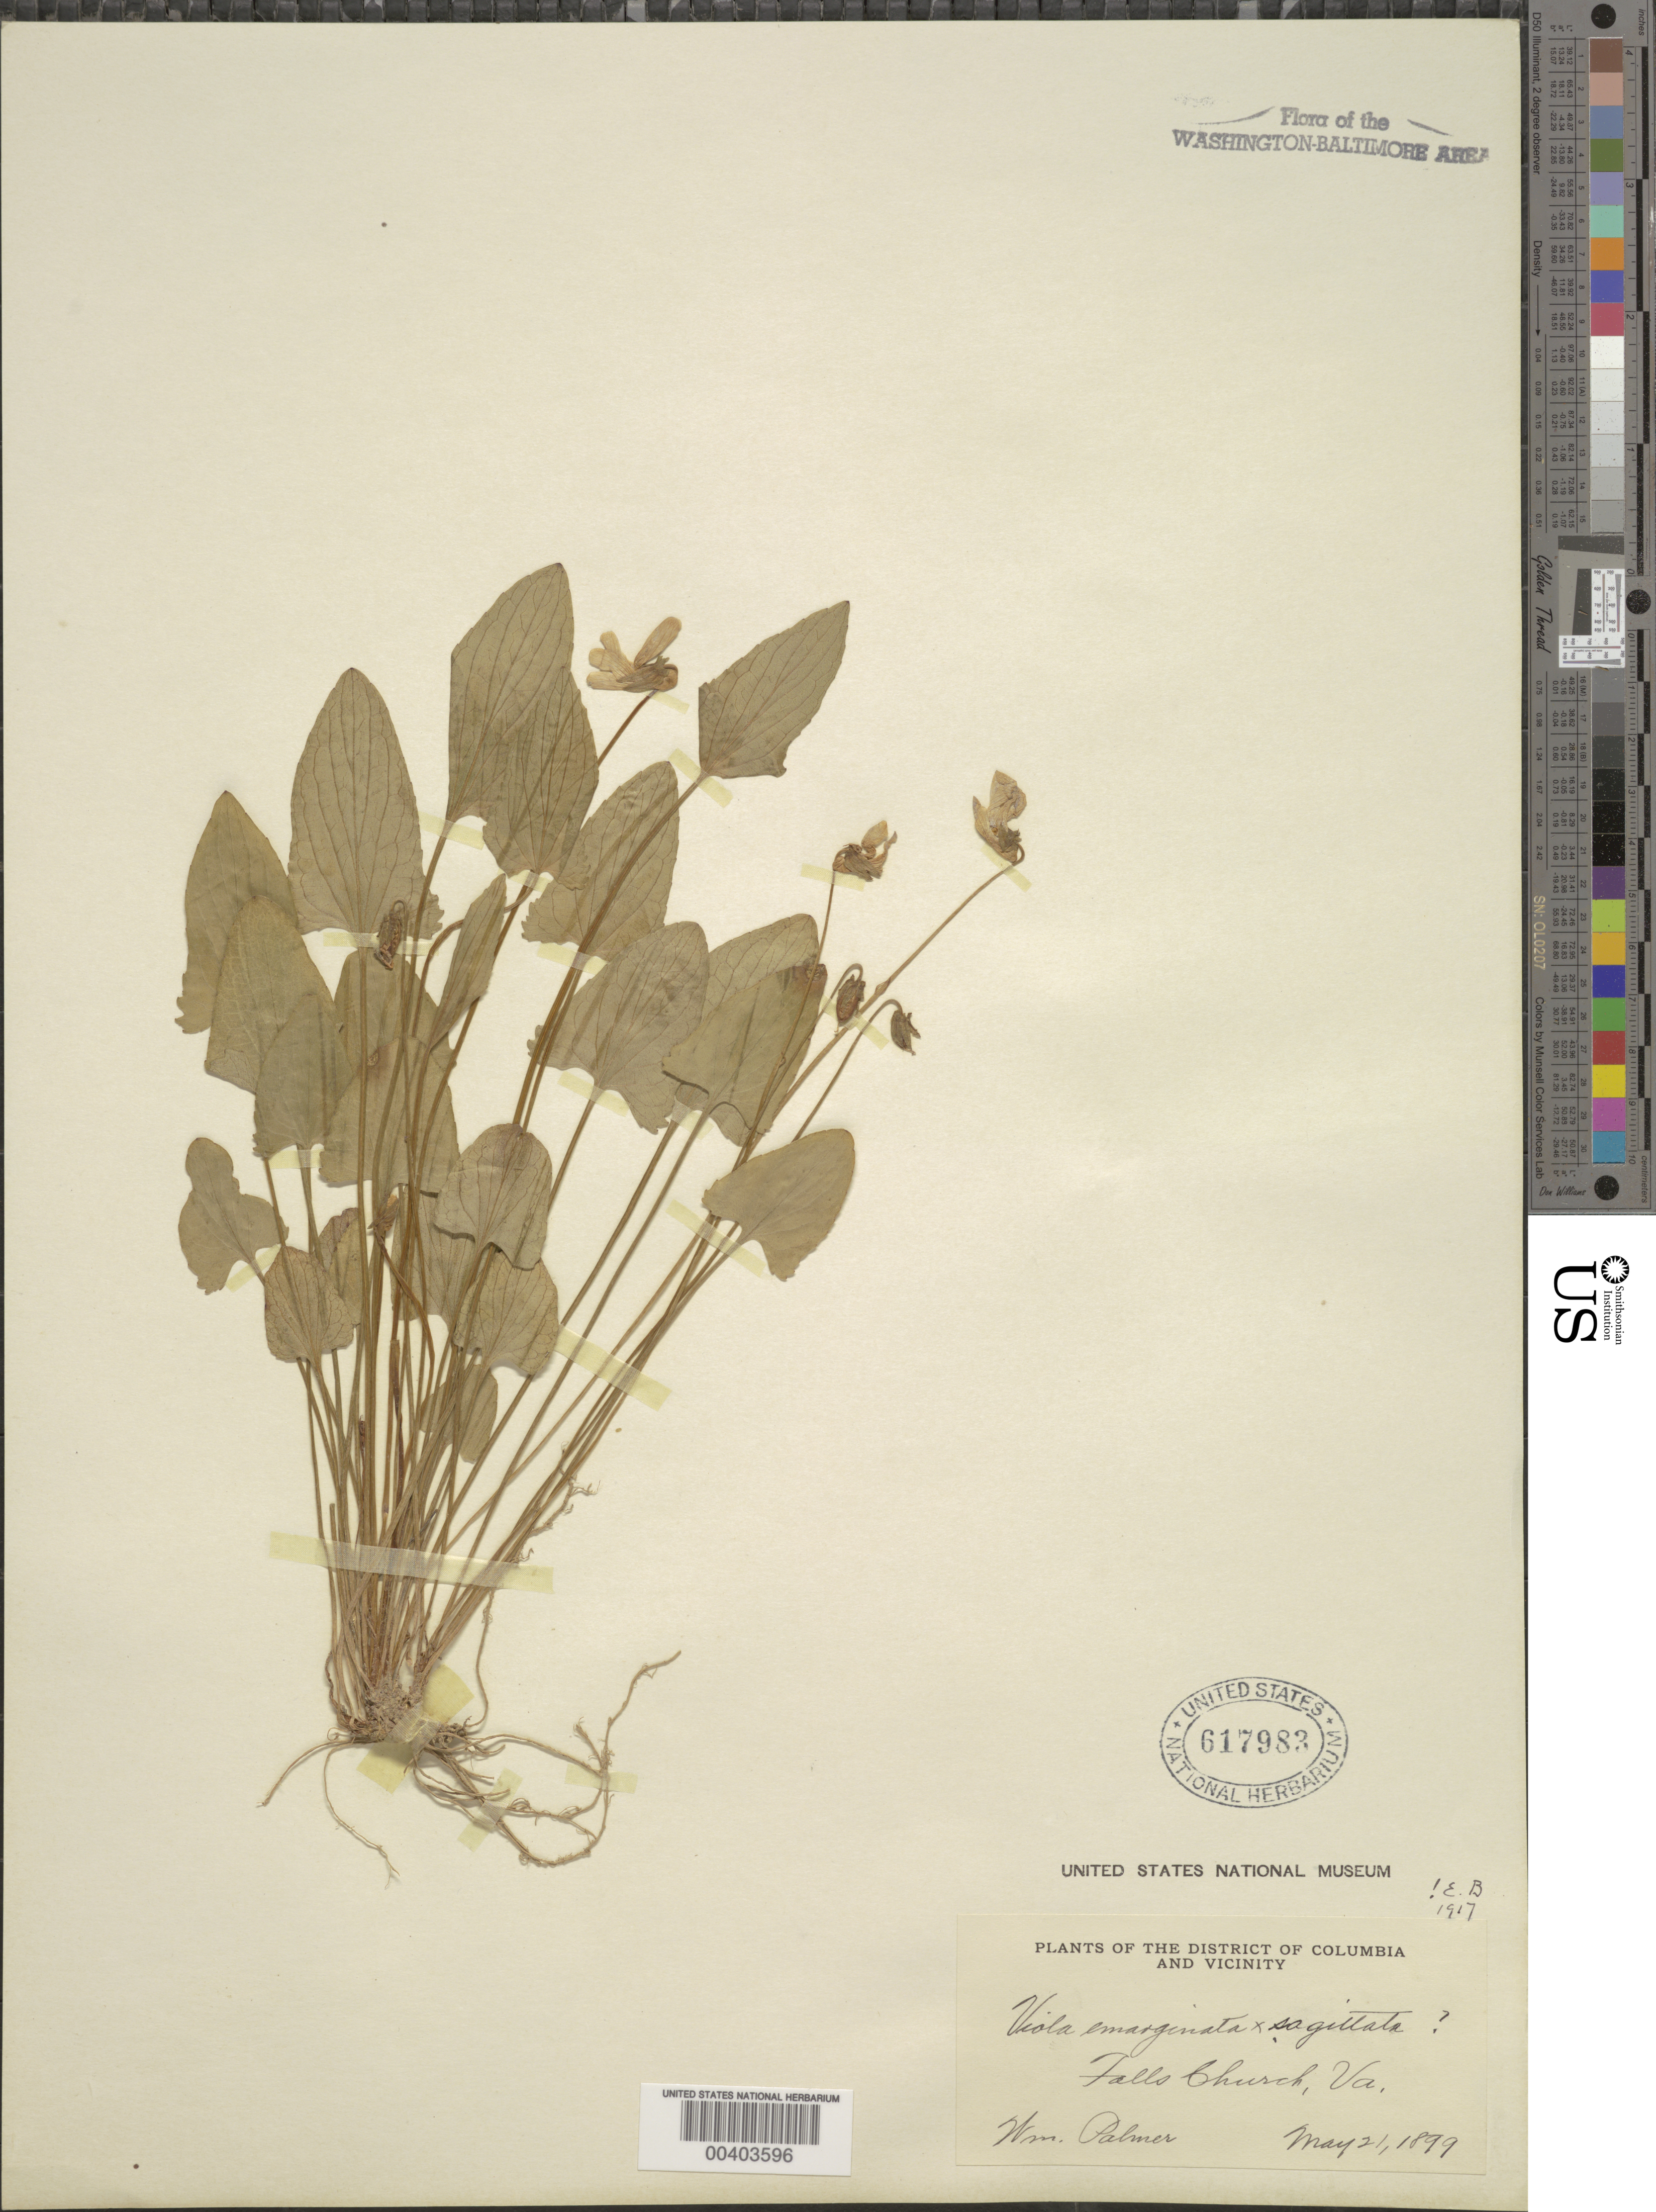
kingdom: Plantae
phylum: Tracheophyta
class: Magnoliopsida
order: Malpighiales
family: Violaceae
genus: Viola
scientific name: Viola sagittata var. sagittata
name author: Aiton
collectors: W. Palmer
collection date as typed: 21 May 1899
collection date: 1899-05-21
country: United States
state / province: Virginia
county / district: City of Falls Church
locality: Falls Church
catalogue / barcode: US 617983